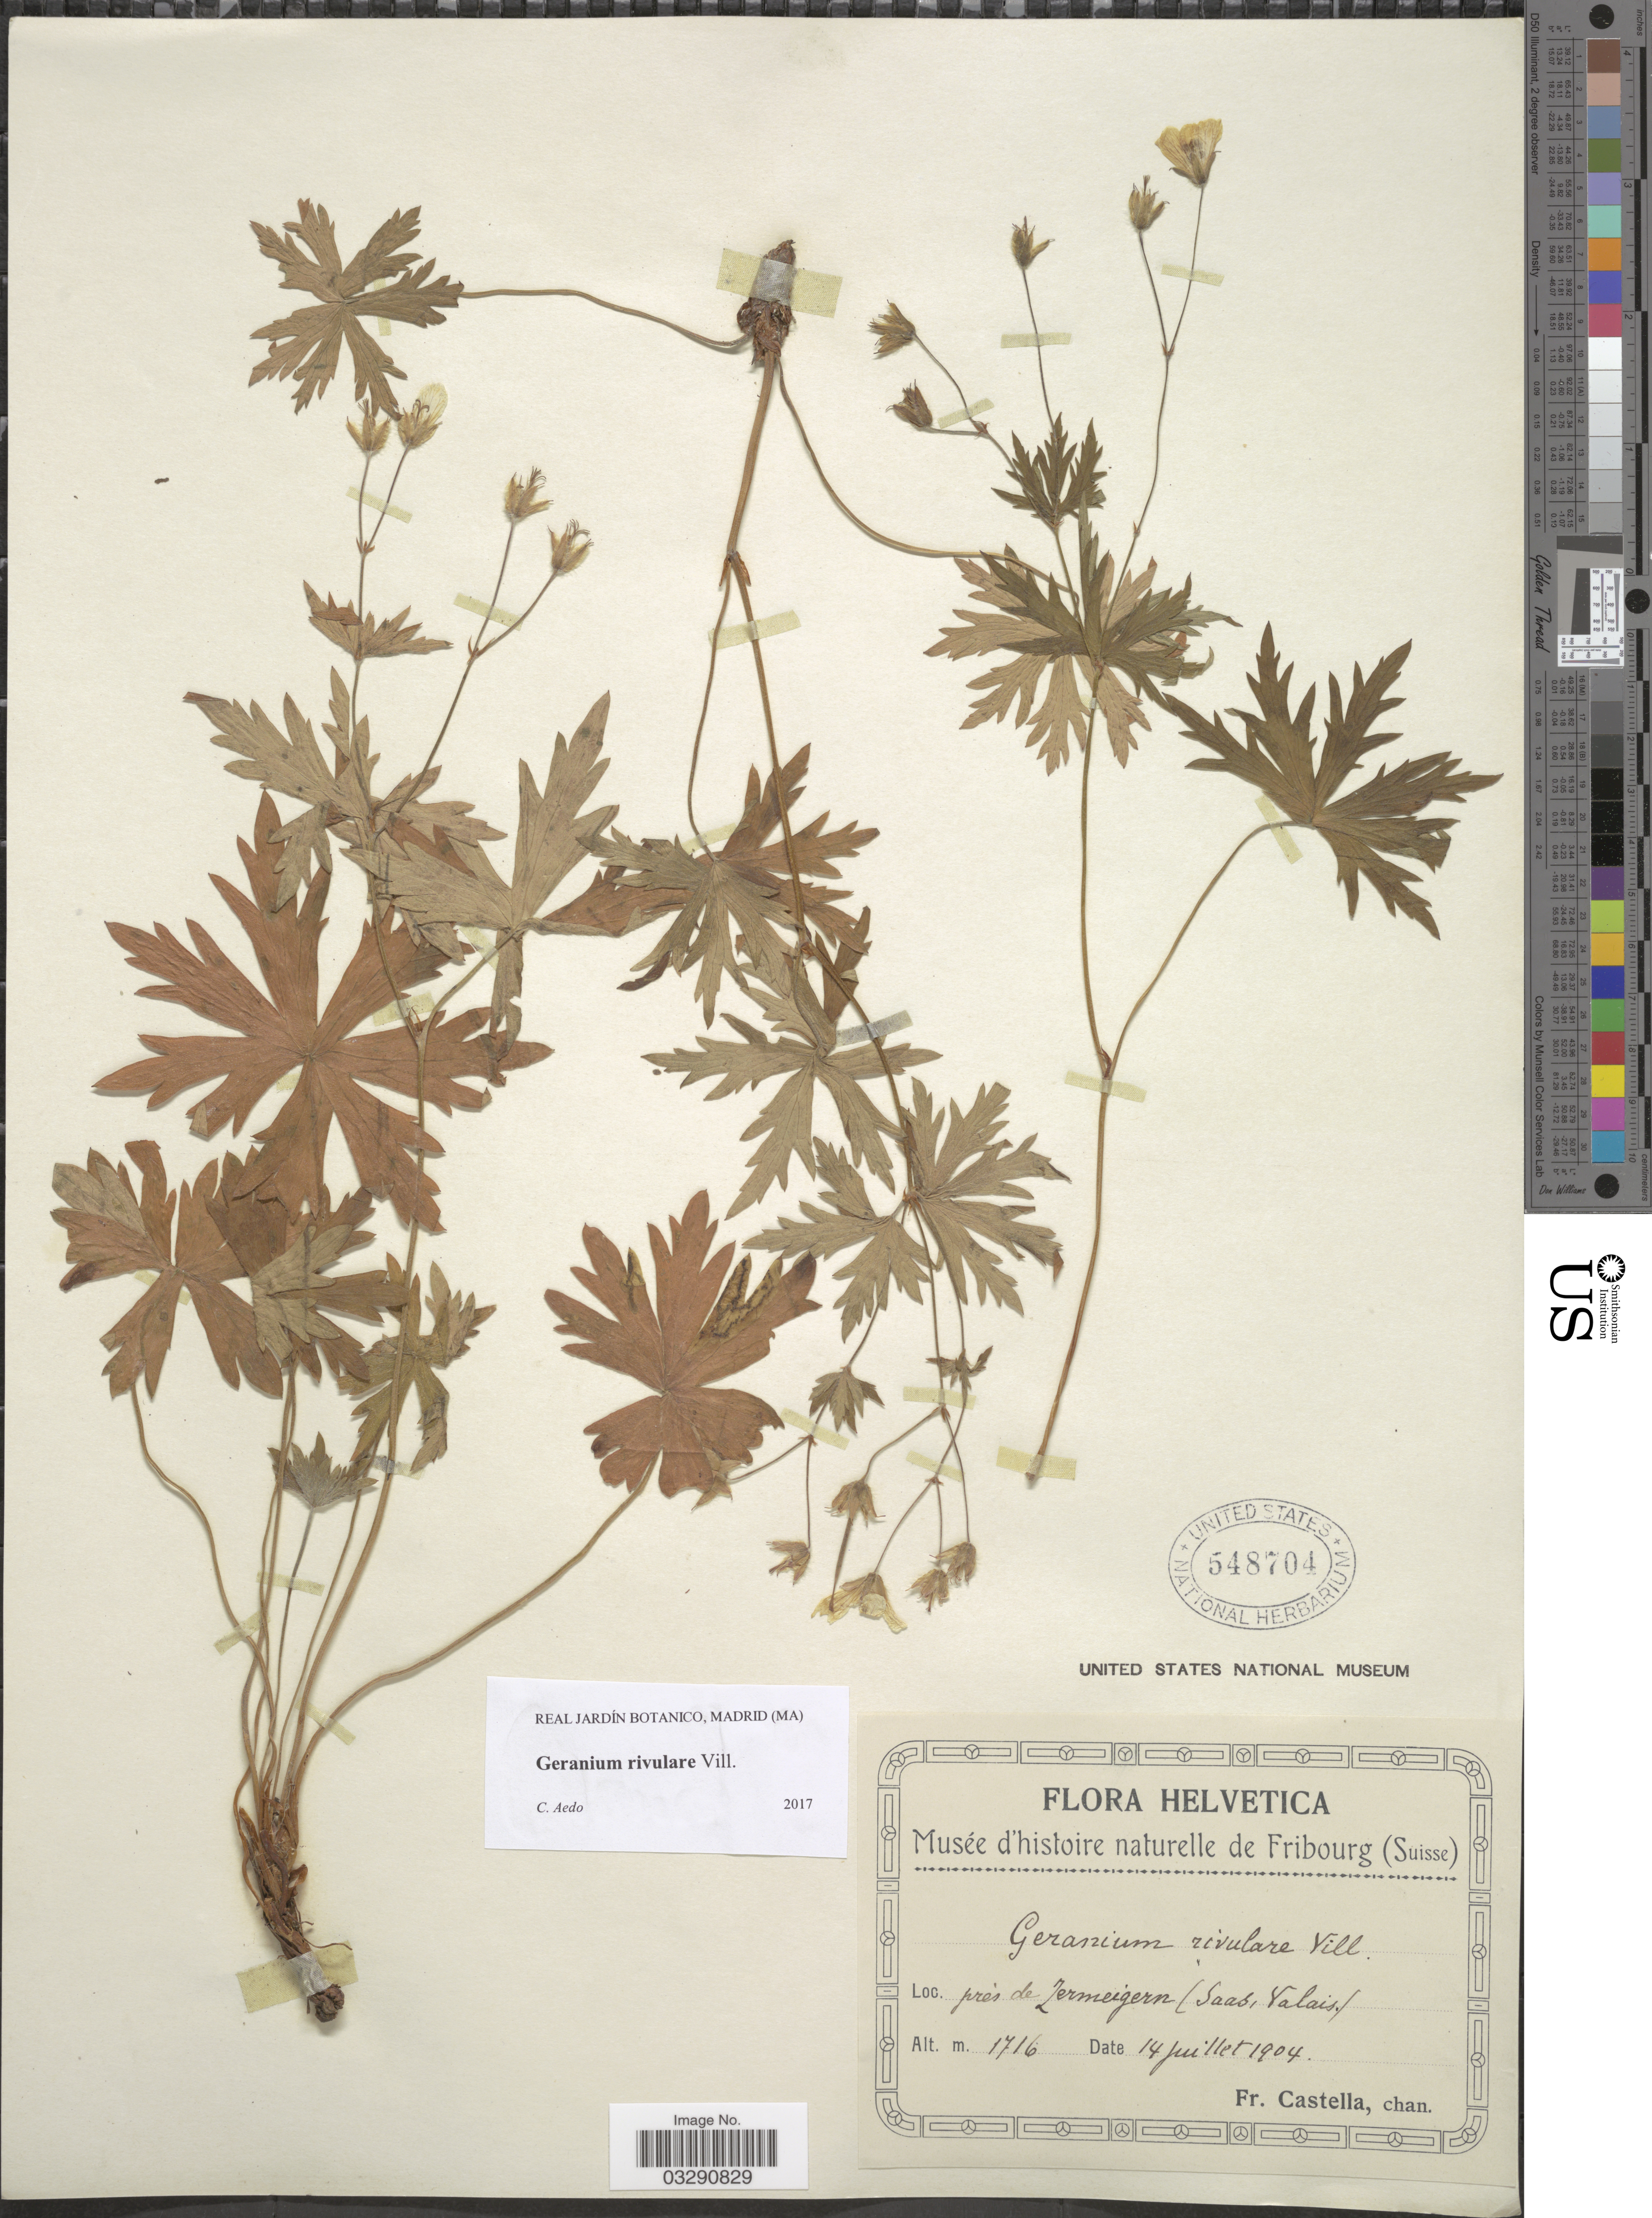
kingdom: Plantae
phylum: Tracheophyta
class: Magnoliopsida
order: Geraniales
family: Geraniaceae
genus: Geranium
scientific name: Geranium rivulare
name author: Vill.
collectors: Fr. Castella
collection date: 1904-07-14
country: Switzerland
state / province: Valais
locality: Helvetica, prés de Zermeigern (Saas, Valais).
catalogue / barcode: US 548704